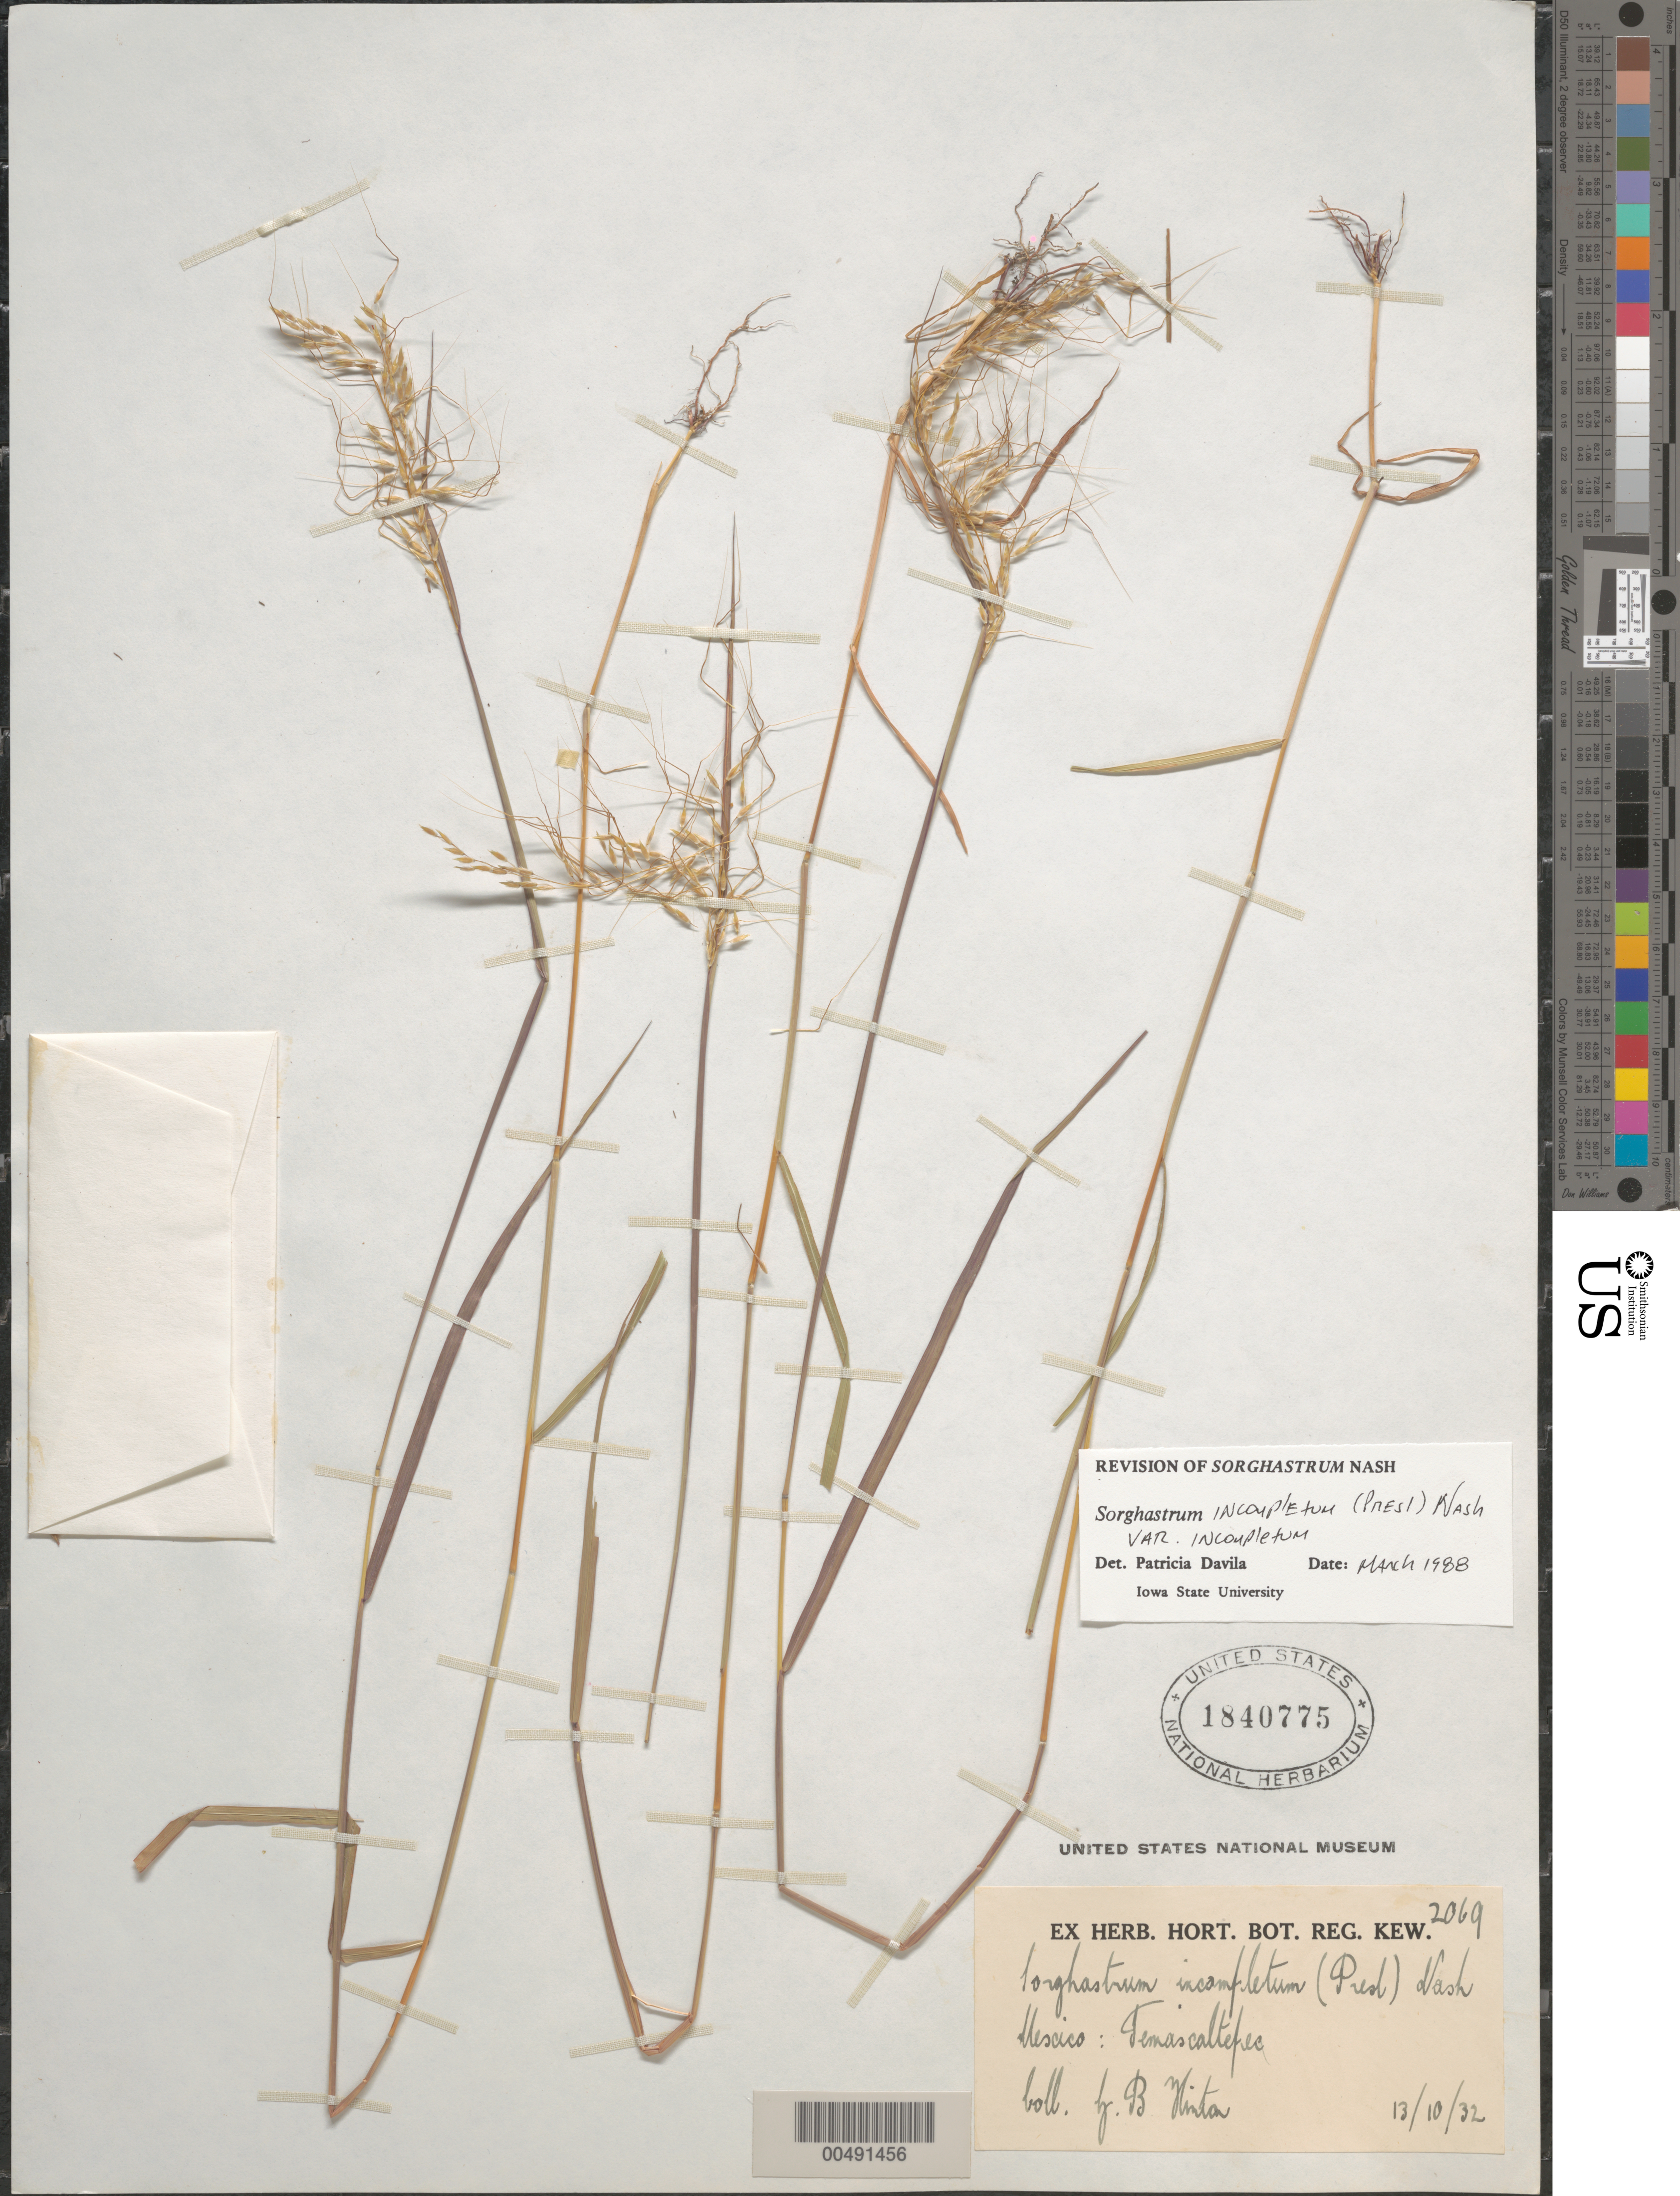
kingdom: Plantae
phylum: Tracheophyta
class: Liliopsida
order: Poales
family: Poaceae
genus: Sorghastrum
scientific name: Sorghastrum incompletum var. incompletum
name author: (J. Presl) Nash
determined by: Dávila, P. D.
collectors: G. B. Hinton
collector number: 2069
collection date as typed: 13 Oct 1932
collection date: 1932-10-13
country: Mexico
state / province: México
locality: Temascaltepec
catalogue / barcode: US 1840775